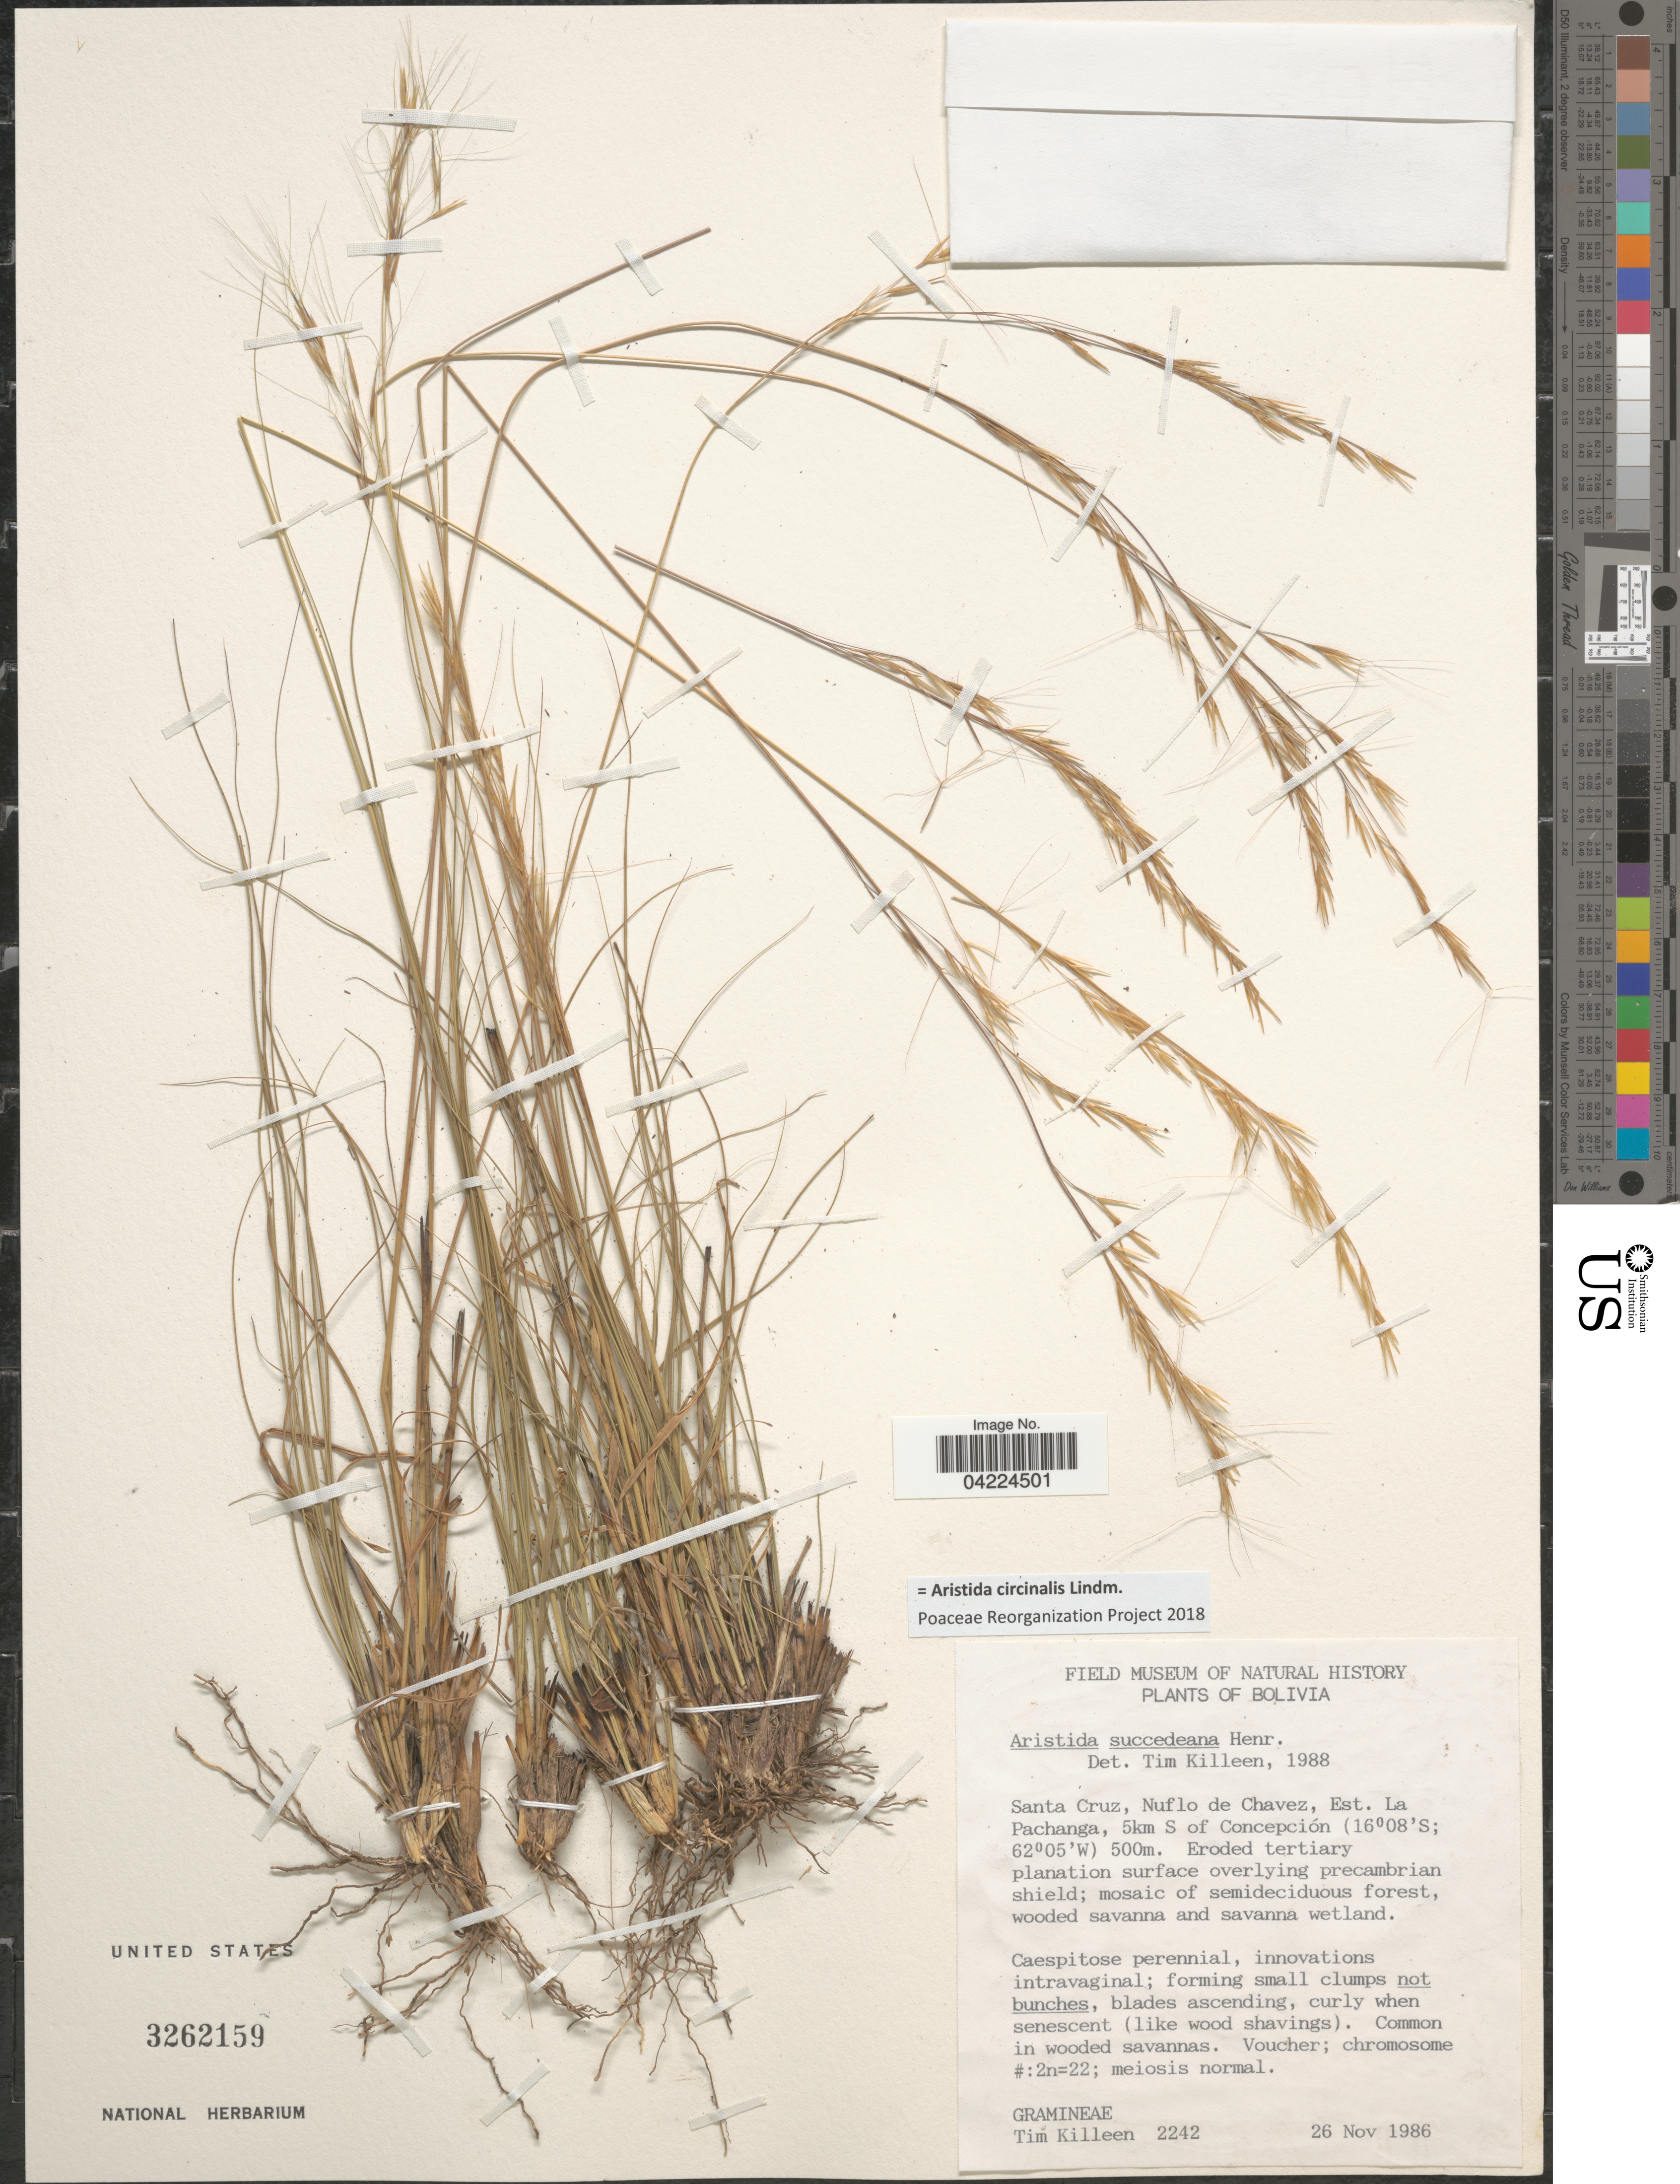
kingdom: Plantae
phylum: Tracheophyta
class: Liliopsida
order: Poales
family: Poaceae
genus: Aristida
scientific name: Aristida circinalis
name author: Lindm.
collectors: T. J. Killeen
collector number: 2242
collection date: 1986-11-26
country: Bolivia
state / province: Santa Cruz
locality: Nuflo de Chavez, Est. La Pachanga, 5km S of Concepción.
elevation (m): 500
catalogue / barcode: US 3262159